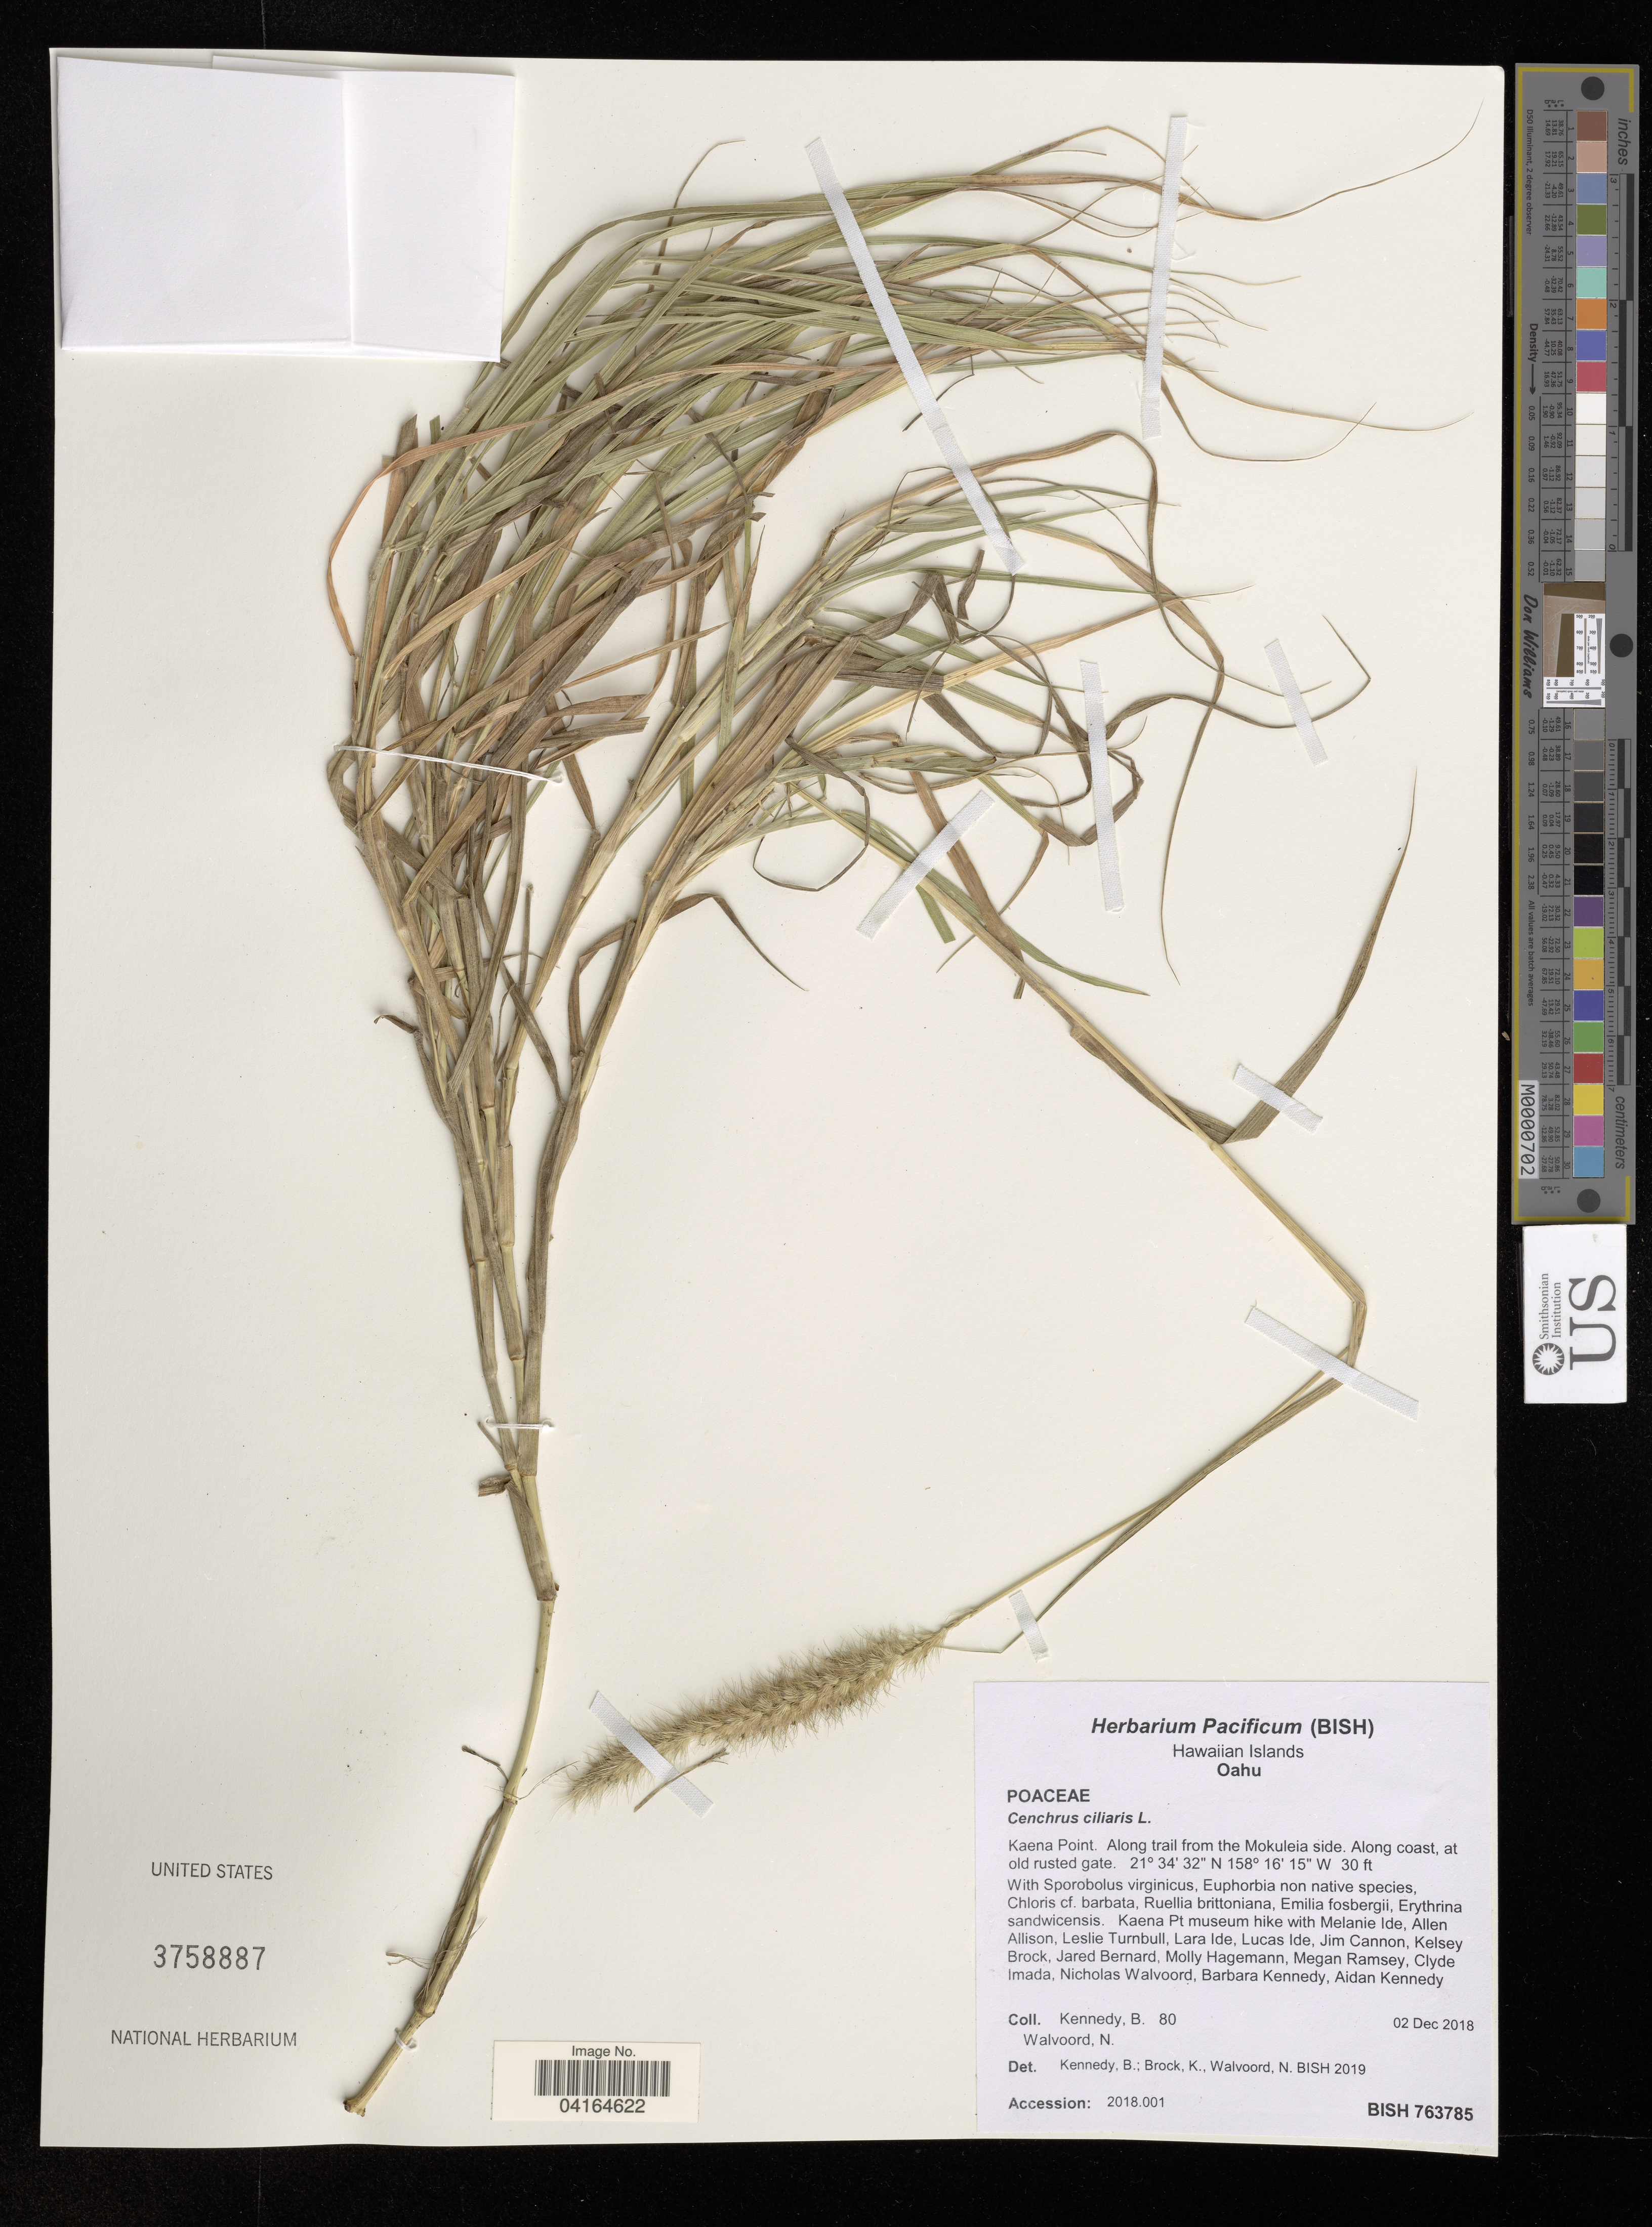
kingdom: Plantae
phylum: Tracheophyta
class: Liliopsida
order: Poales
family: Poaceae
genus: Cenchrus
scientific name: Cenchrus ciliaris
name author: L.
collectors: B. Kennedy & N. Walvoord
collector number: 80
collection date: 2018-12-02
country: United States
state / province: Hawaii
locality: Hawaiian Islands. Oahu. Kaena Point. Along trail from the Mokuleia side. Along coast, at old rusted gate.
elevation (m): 9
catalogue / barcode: US 3758887